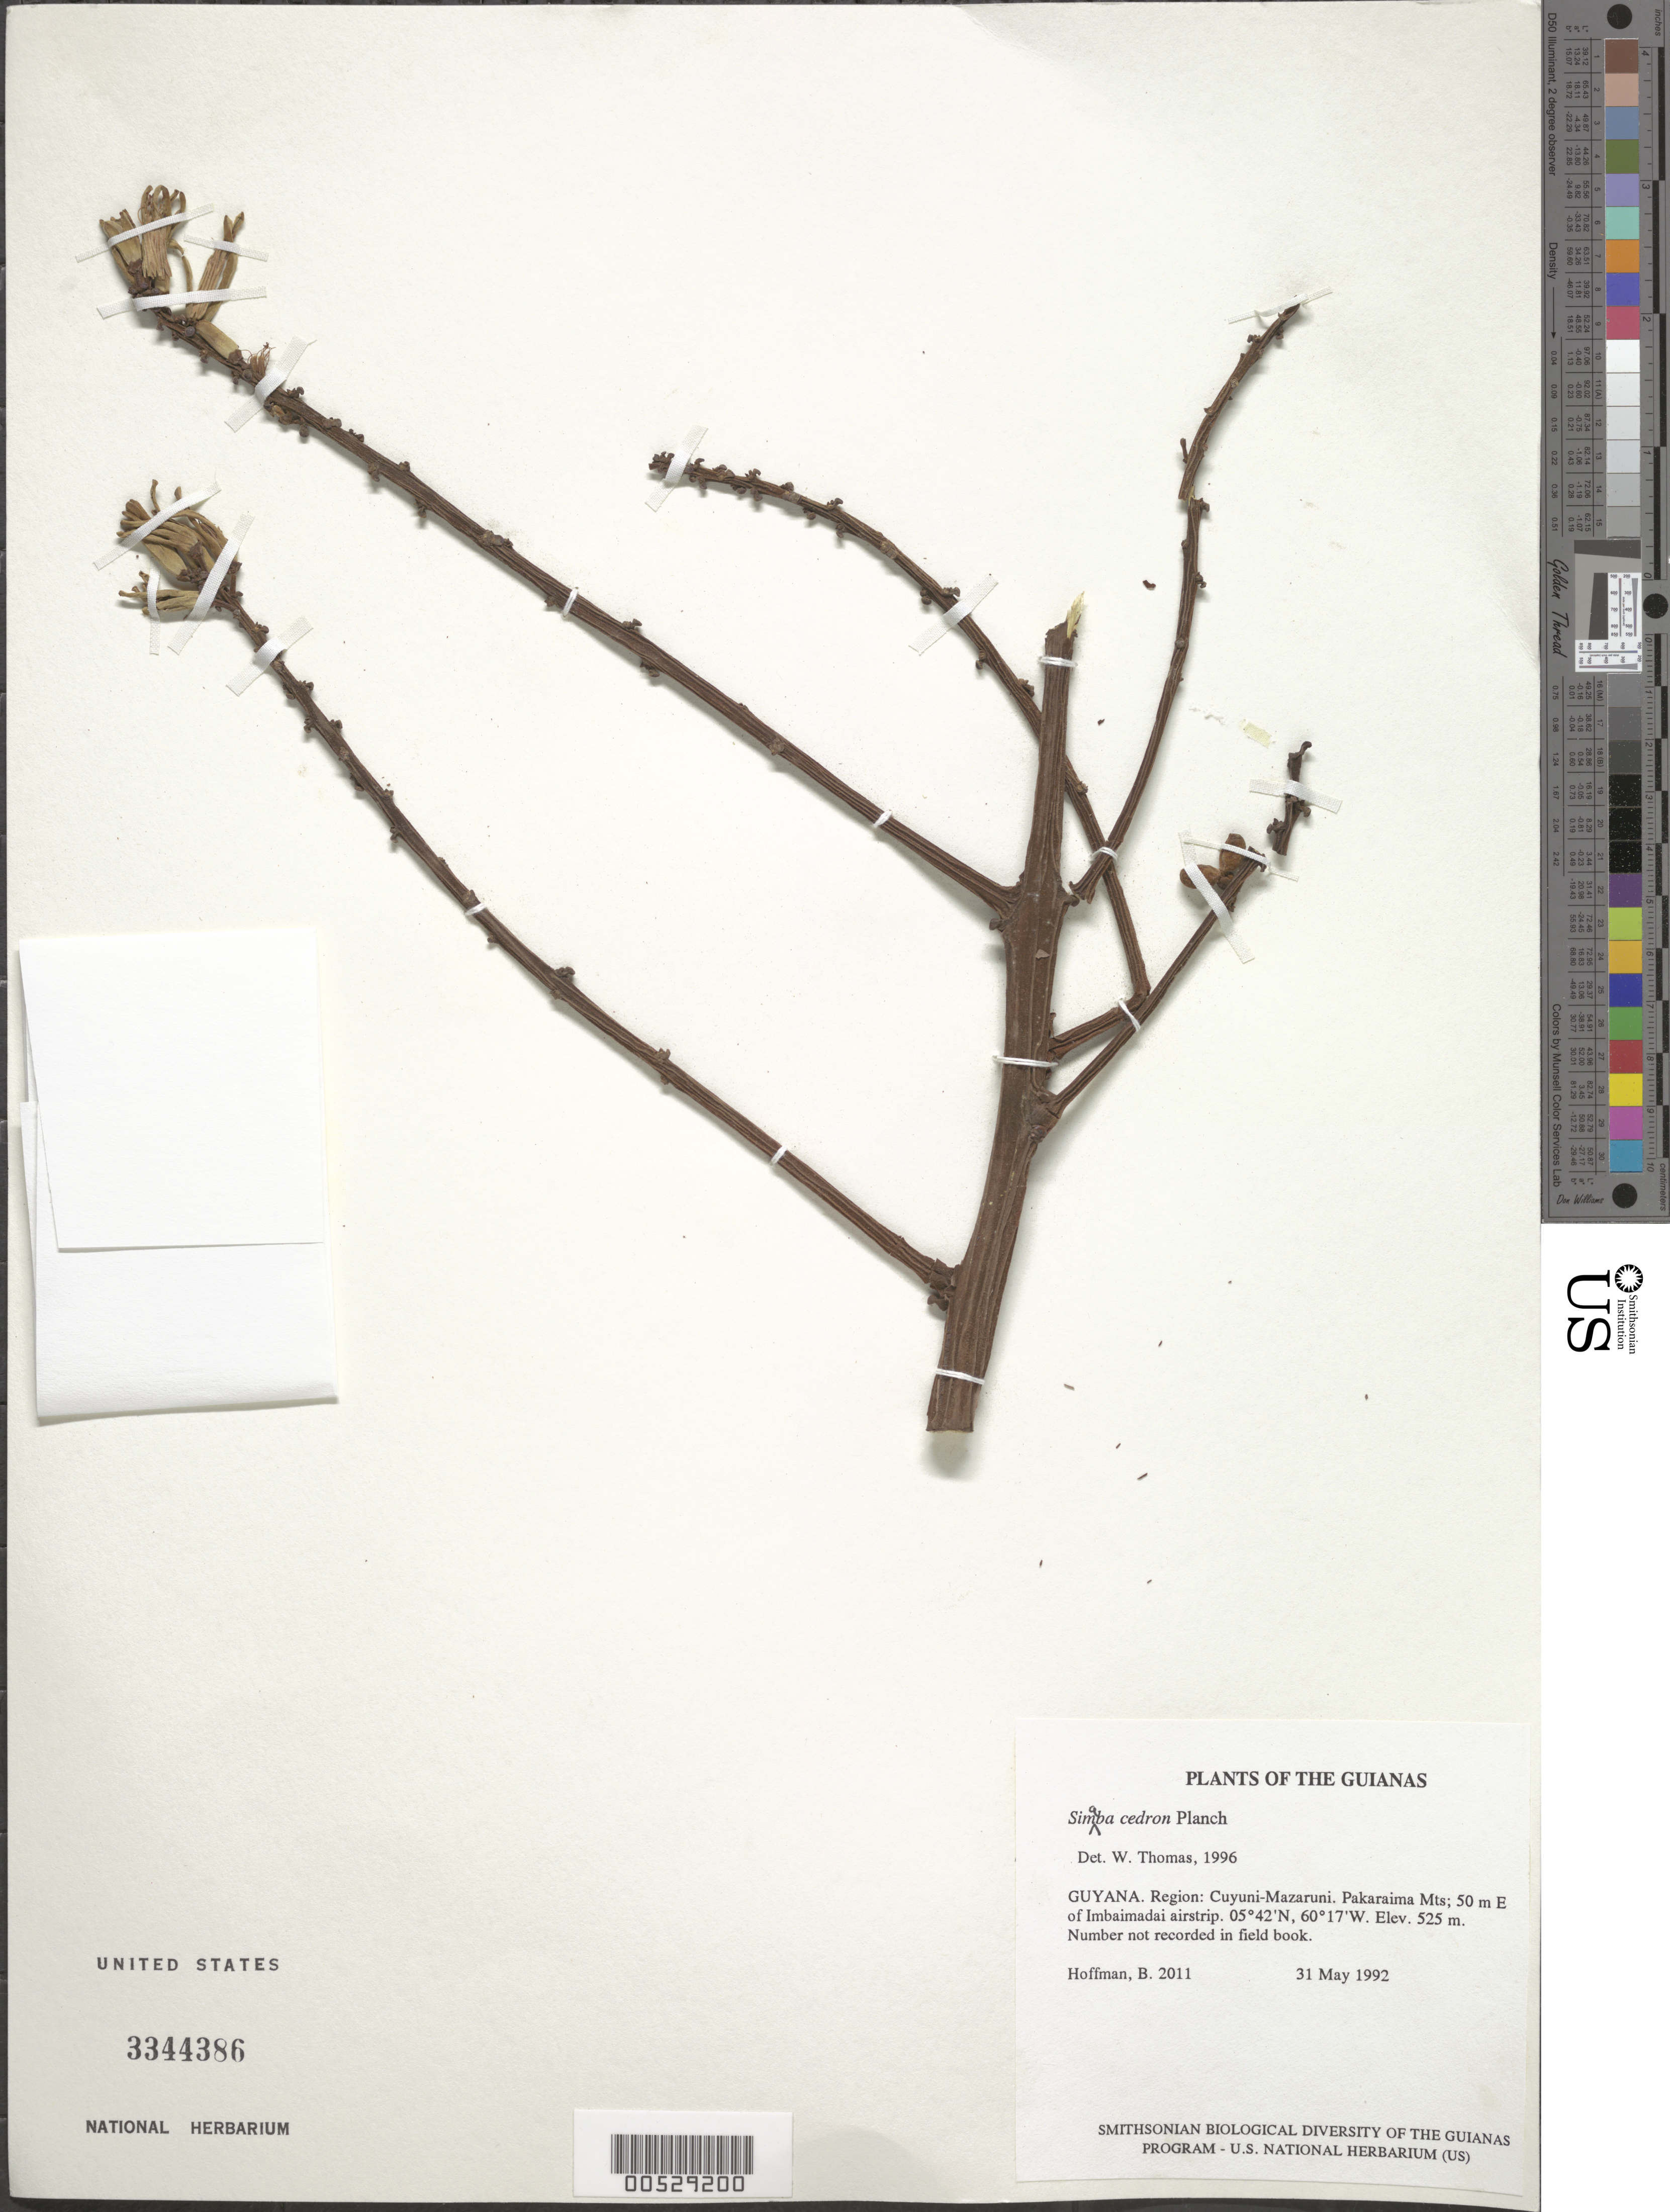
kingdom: Plantae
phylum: Tracheophyta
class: Magnoliopsida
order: Sapindales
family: Simaroubaceae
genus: Homalolepis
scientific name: Homalolepis cedron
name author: (Planch.) Devecchi & Pirani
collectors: B. Hoffman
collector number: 2011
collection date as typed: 31 May 1992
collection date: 1992-05-31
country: Guyana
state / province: Cuyuni-Mazaruni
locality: Pakaraima Mts; 50 m E of Imbaimadai airstrip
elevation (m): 525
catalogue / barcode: US 3344386